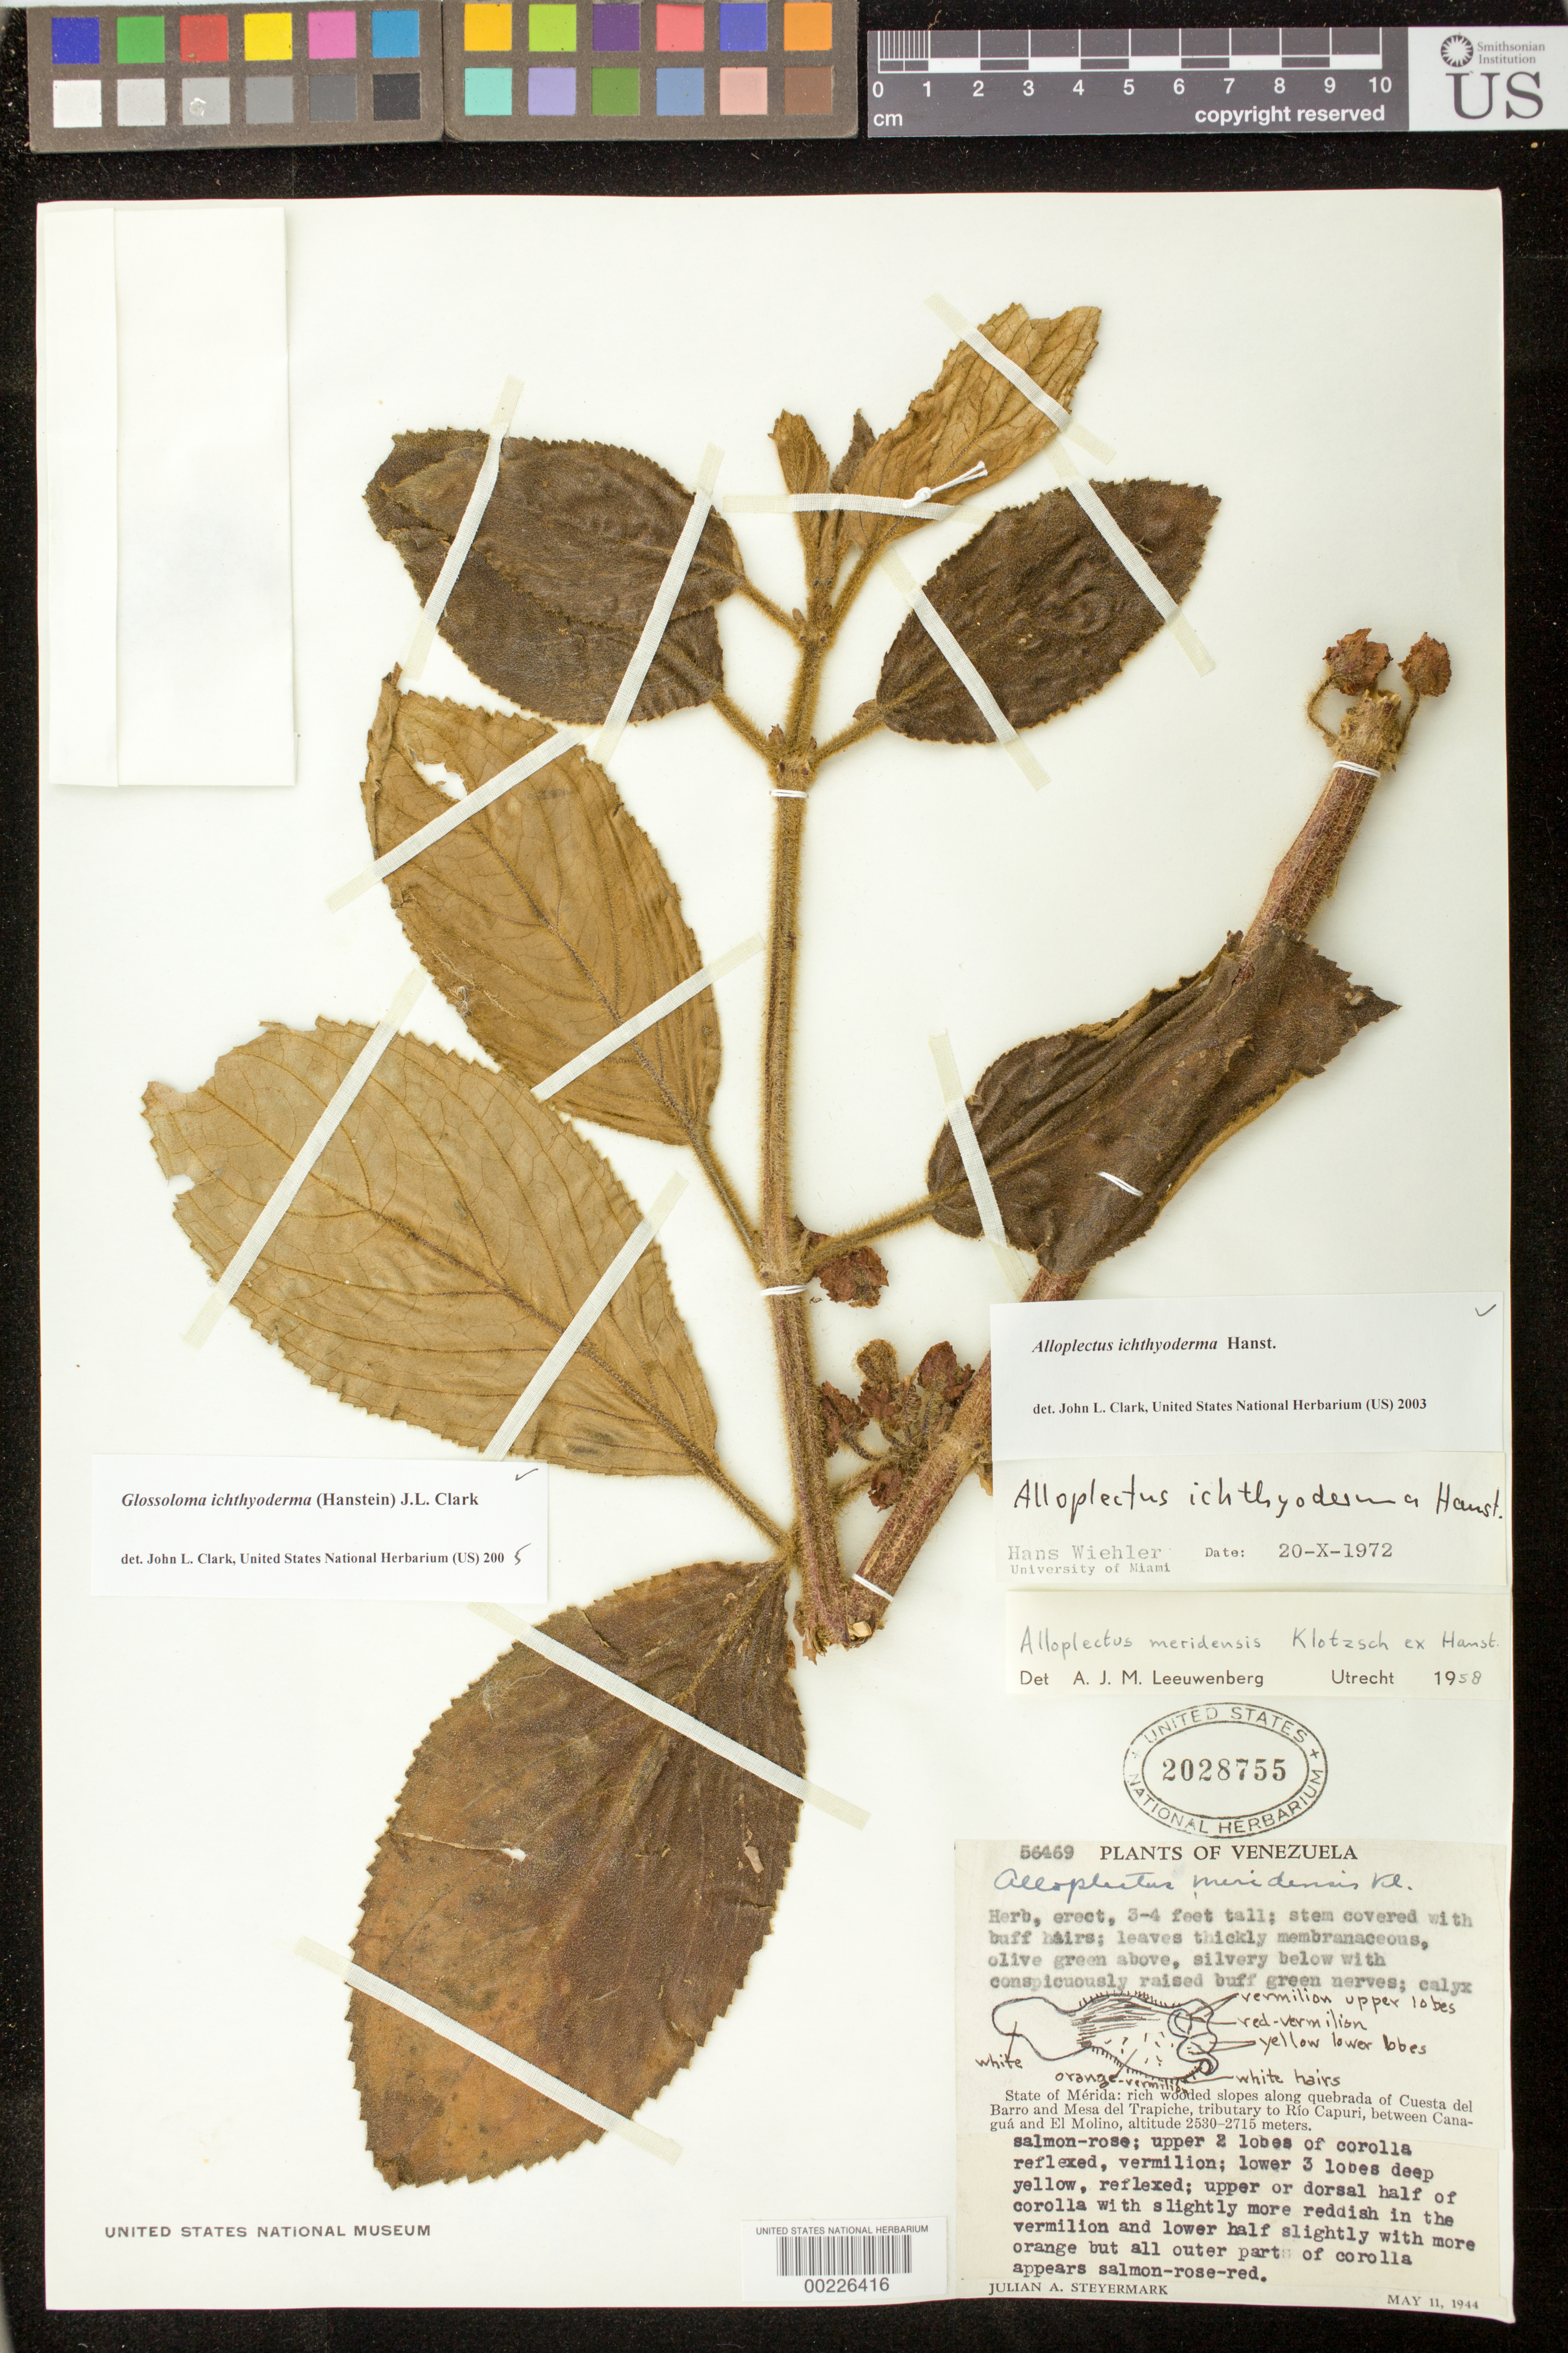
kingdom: Plantae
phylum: Tracheophyta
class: Magnoliopsida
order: Lamiales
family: Gesneriaceae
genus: Glossoloma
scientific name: Glossoloma ichthyoderma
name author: (Hanst.) J.L. Clark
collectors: J. Steyermark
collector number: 56469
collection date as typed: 11 May 1944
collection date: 1944-05-11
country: Venezuela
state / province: Mérida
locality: Along Quebrada of Cuesta del Barro and Mesa del Trapiche, tributary to Rio Capuri, between Canagua and el Molino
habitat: Rich wooded slopes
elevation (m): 2530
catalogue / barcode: US 2028755